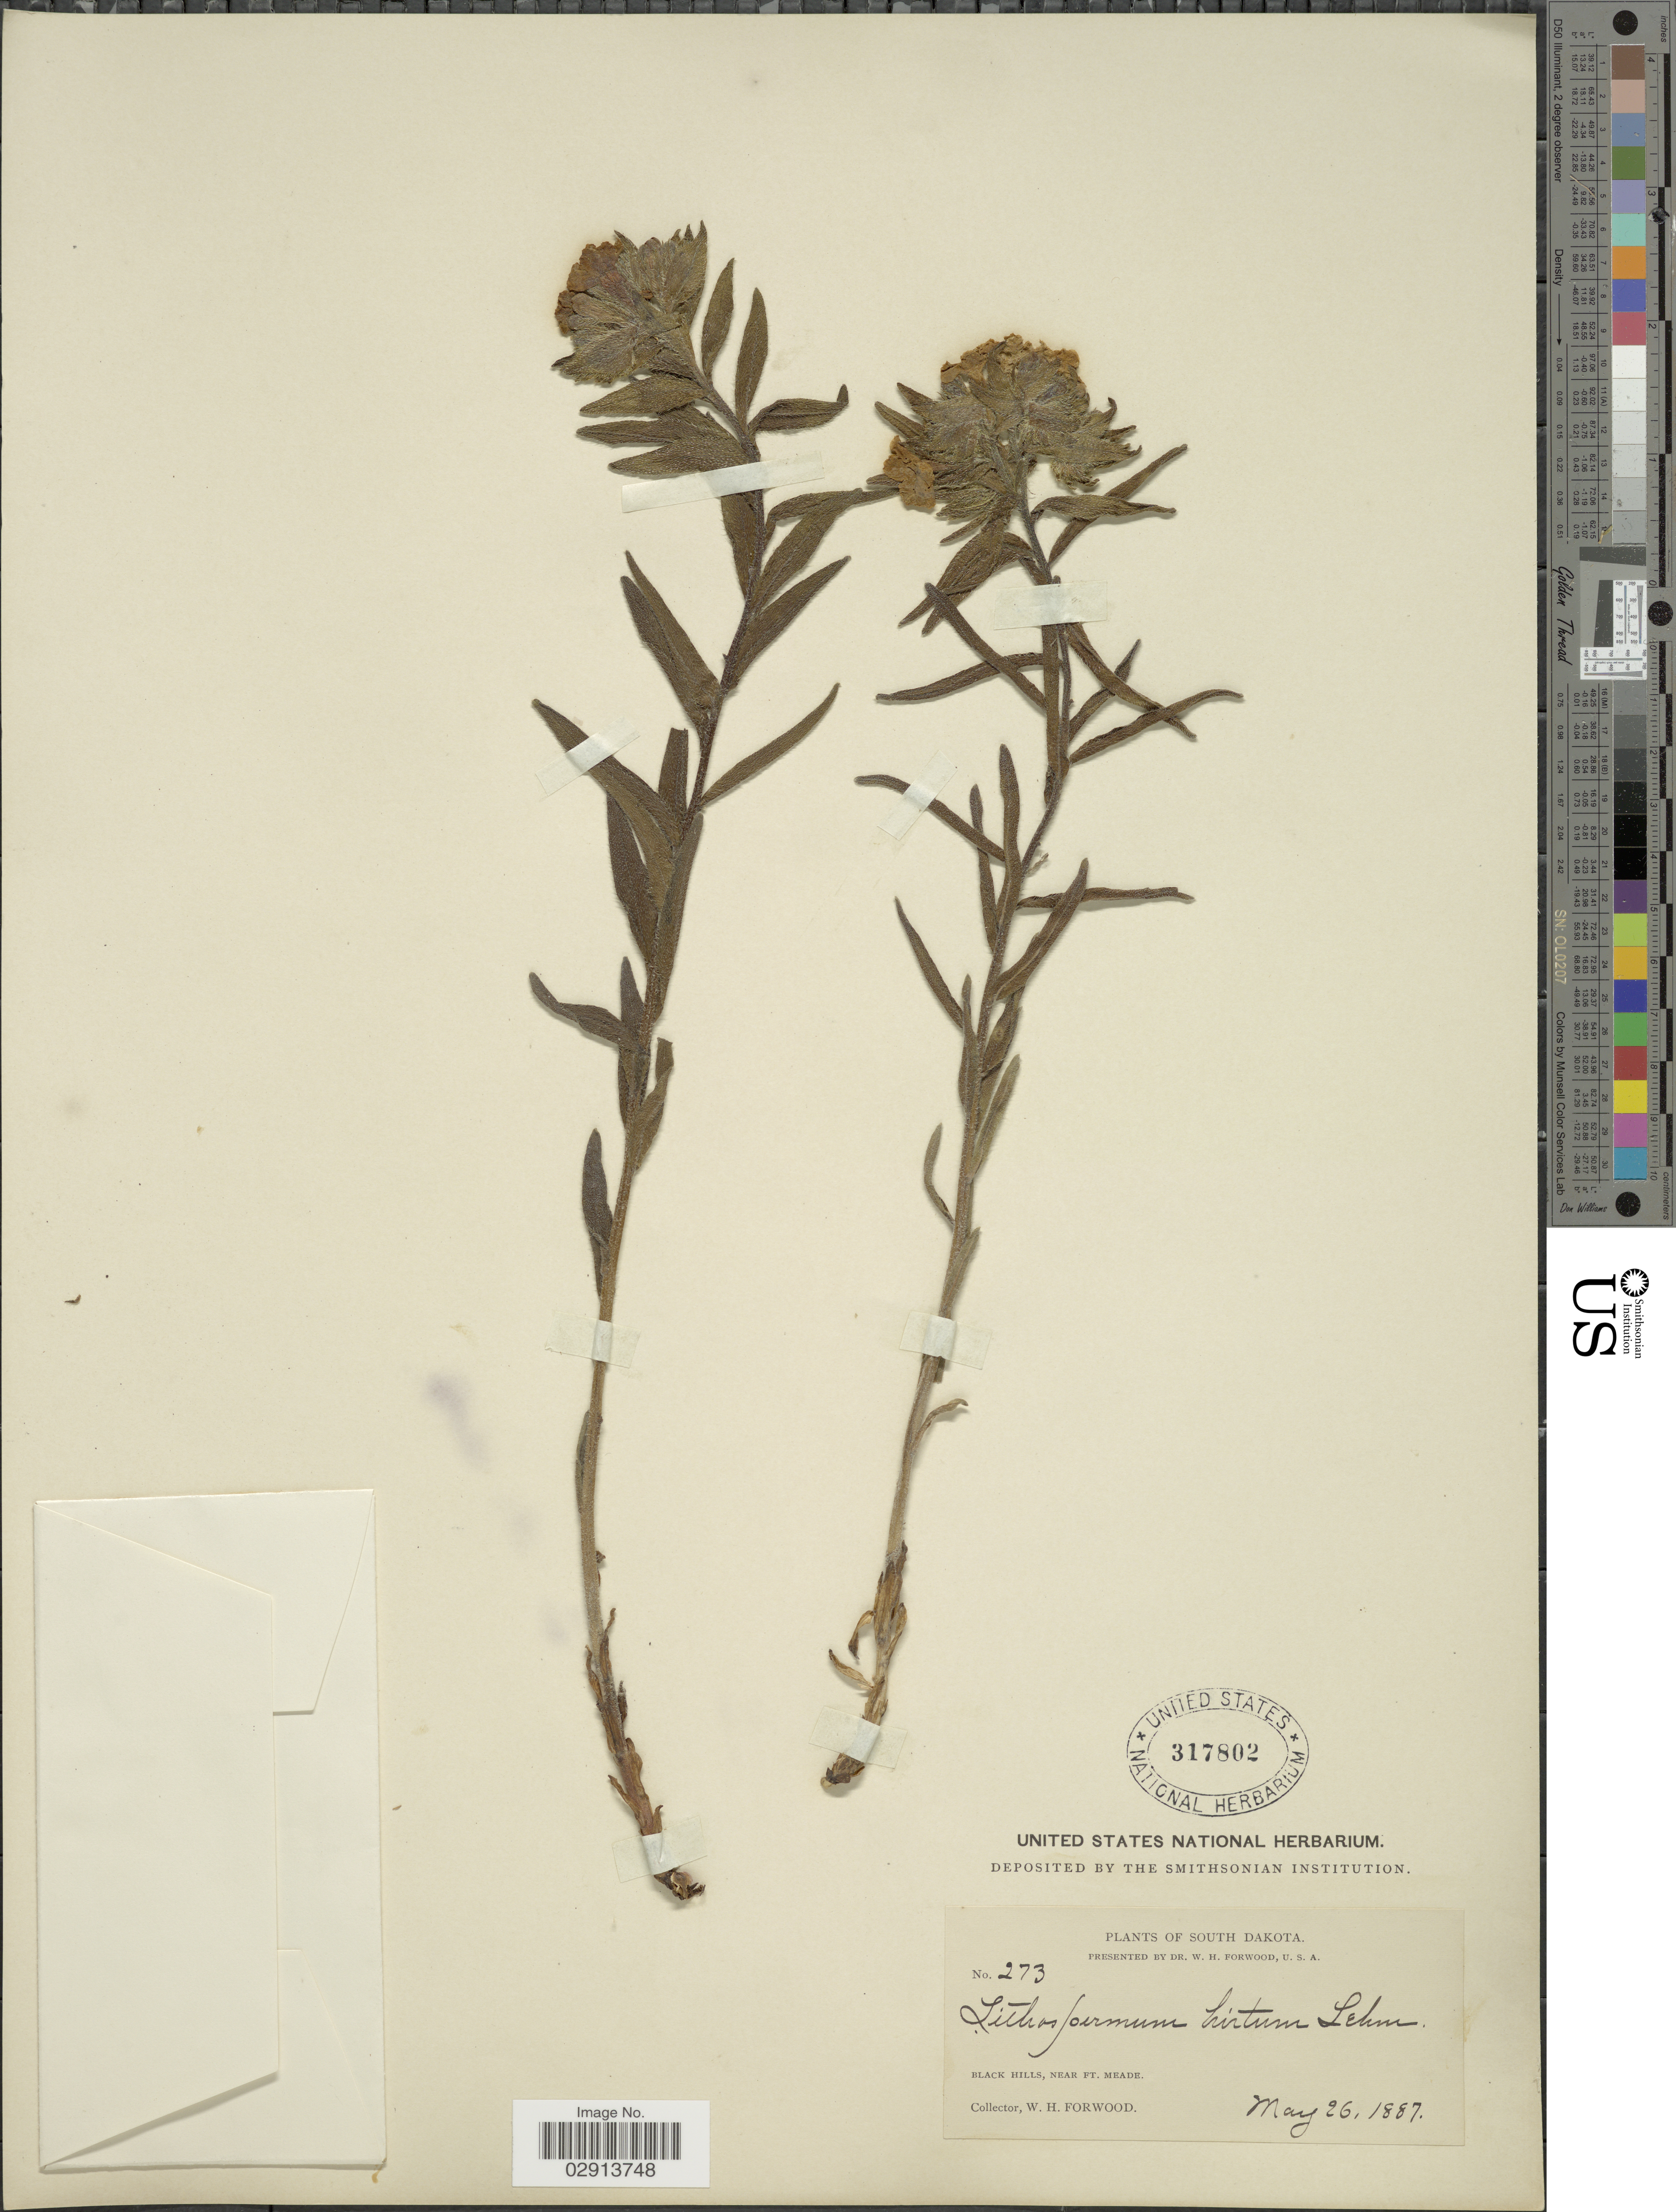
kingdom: Plantae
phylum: Tracheophyta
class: Magnoliopsida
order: Boraginales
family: Boraginaceae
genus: Lithospermum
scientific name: Lithospermum caroliniense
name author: (J.F. Gmel.) MacMill.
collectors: W. Forwood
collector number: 273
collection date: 1887-05-26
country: United States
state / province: South Dakota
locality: South Dakota. Black Hills, near Ft. Meade.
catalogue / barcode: US 317802